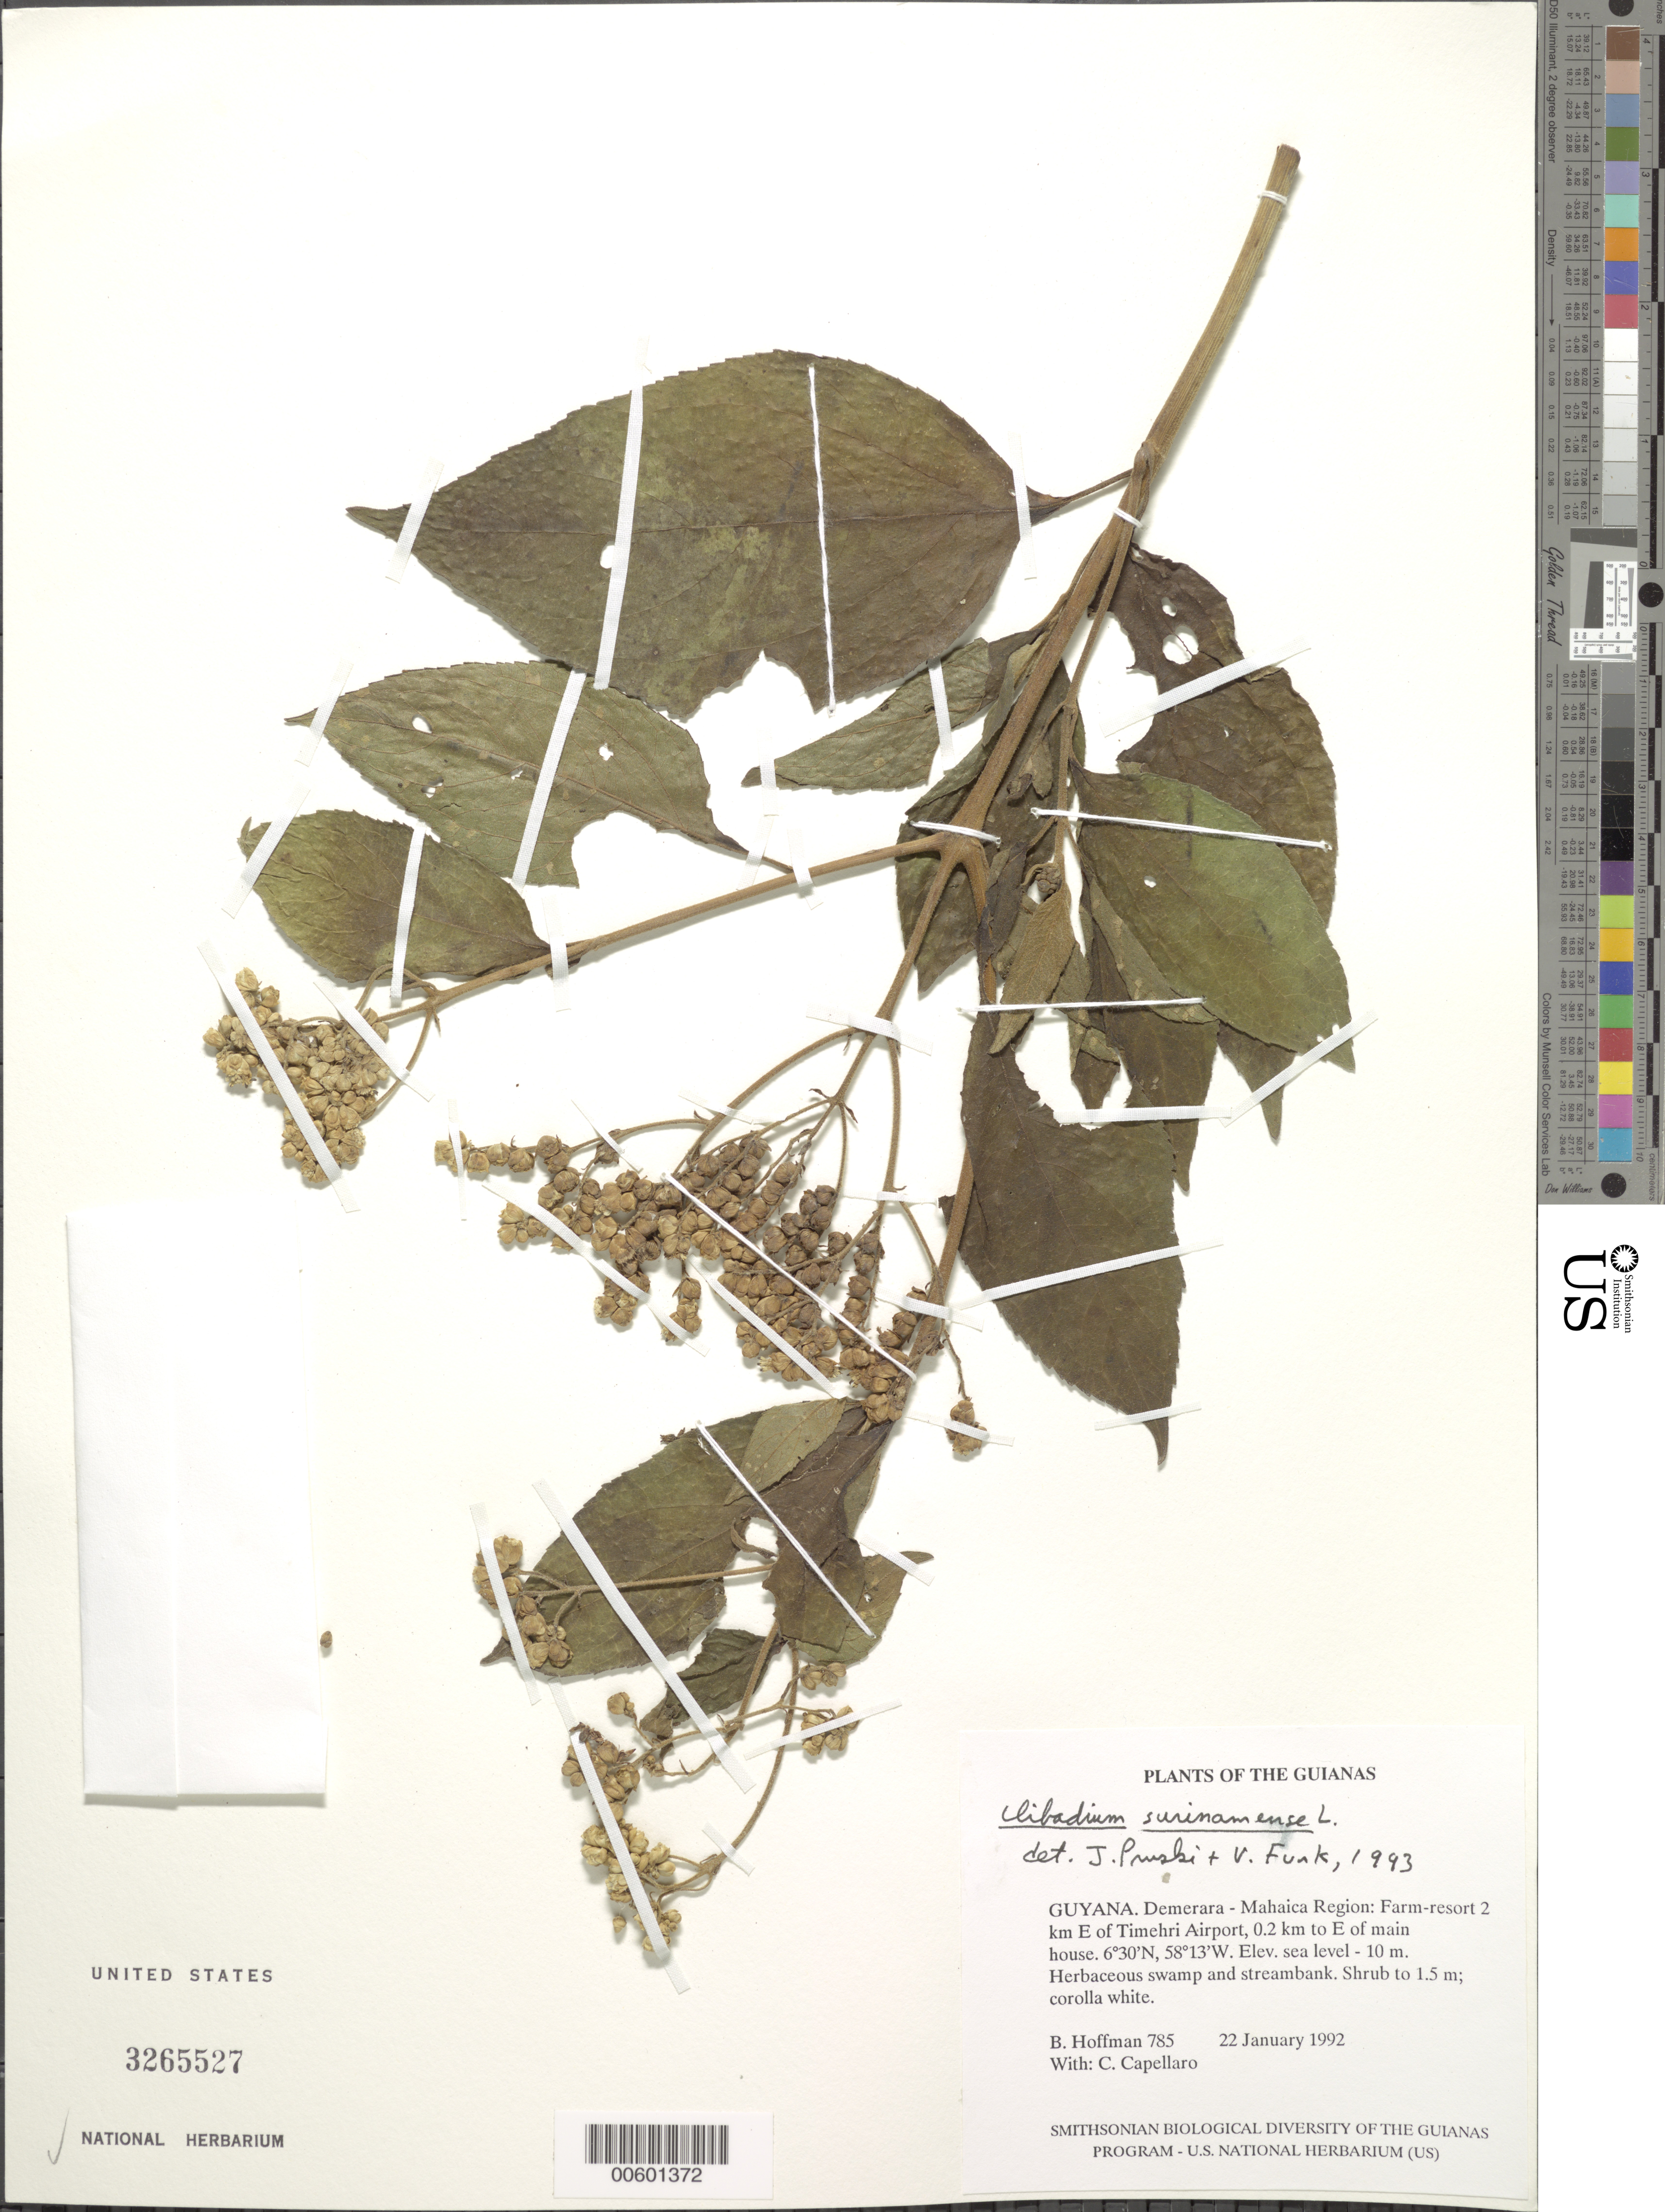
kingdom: Plantae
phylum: Tracheophyta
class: Magnoliopsida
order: Asterales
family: Asteraceae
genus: Clibadium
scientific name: Clibadium surinamense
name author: L.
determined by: Pruski, J. F.; Funk, V. A.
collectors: B. Hoffman & C. Capellaro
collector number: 785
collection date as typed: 22 January 1992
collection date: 1992-01-22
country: Guyana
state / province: Demerara-Mahaica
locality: Farm-resort 2 km E of Timehri Airport, 0.2 km to E of main house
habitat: Herbaceous swamp and streambank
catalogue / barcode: US 3265527